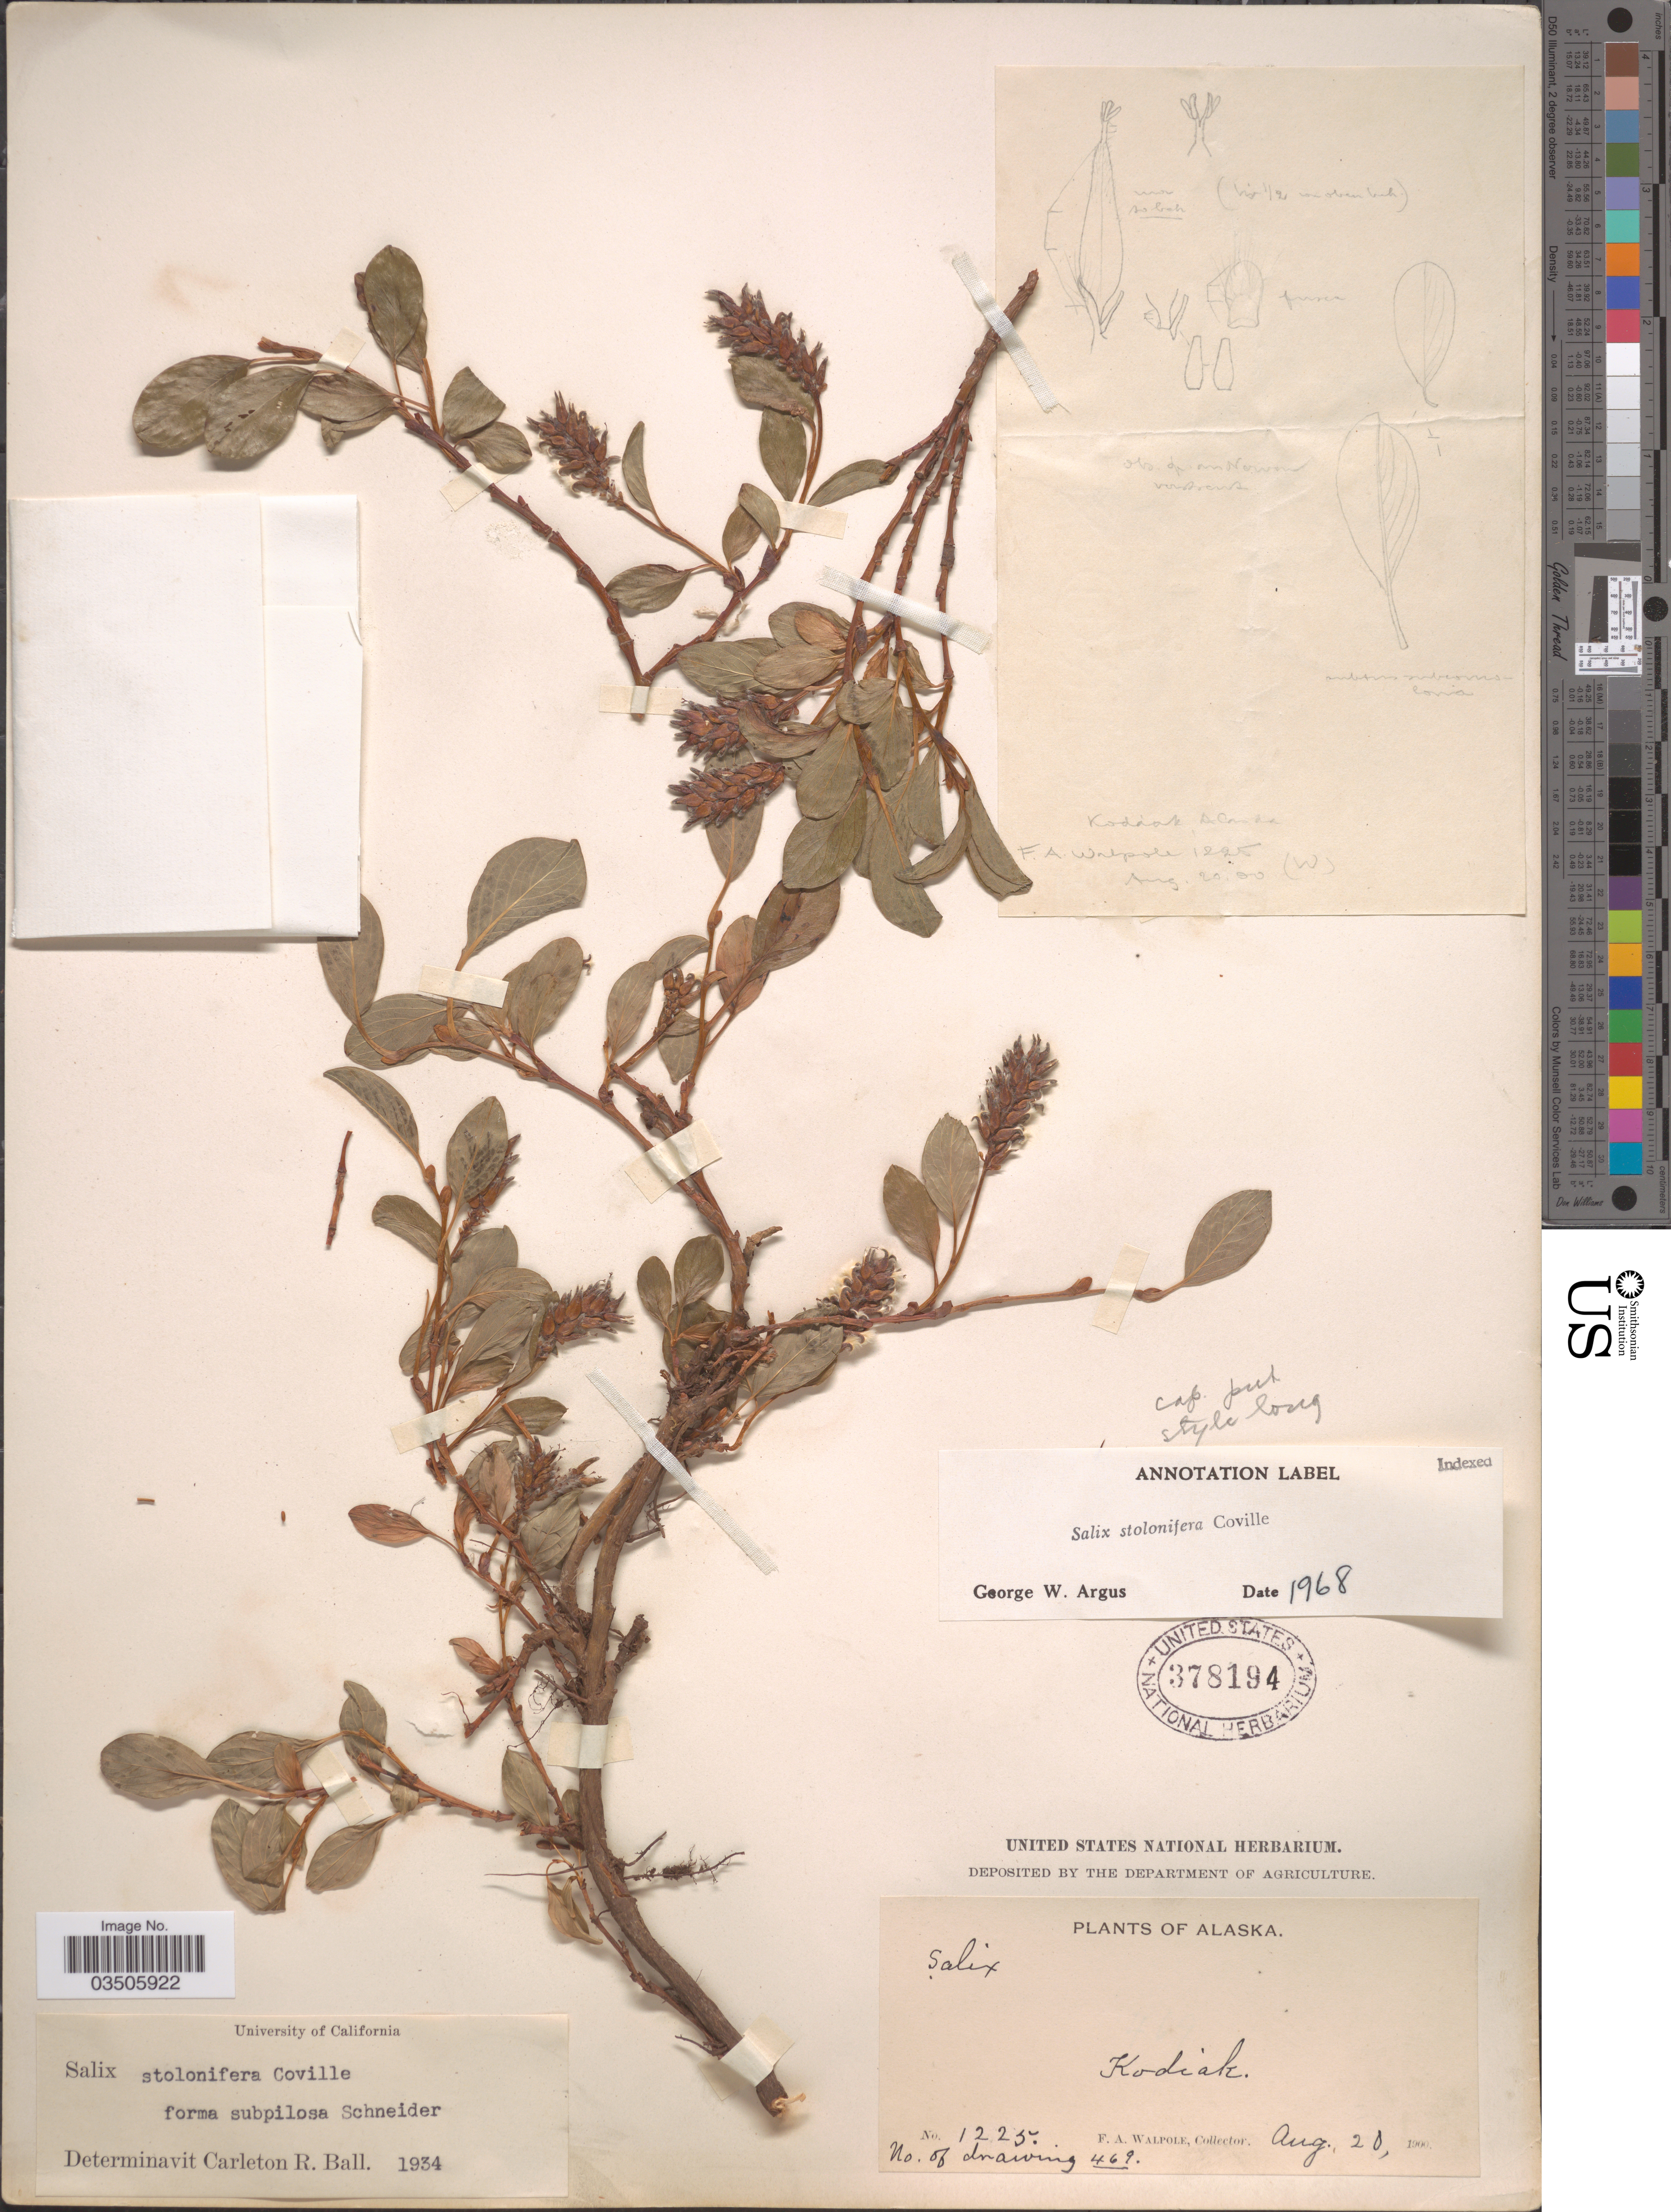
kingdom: Plantae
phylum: Tracheophyta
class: Magnoliopsida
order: Malpighiales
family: Salicaceae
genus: Salix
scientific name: Salix stolonifera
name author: Coville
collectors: F. Walpole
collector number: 1225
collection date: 1900-08-20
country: United States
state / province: Alaska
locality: Kodiak.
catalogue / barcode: US 378194